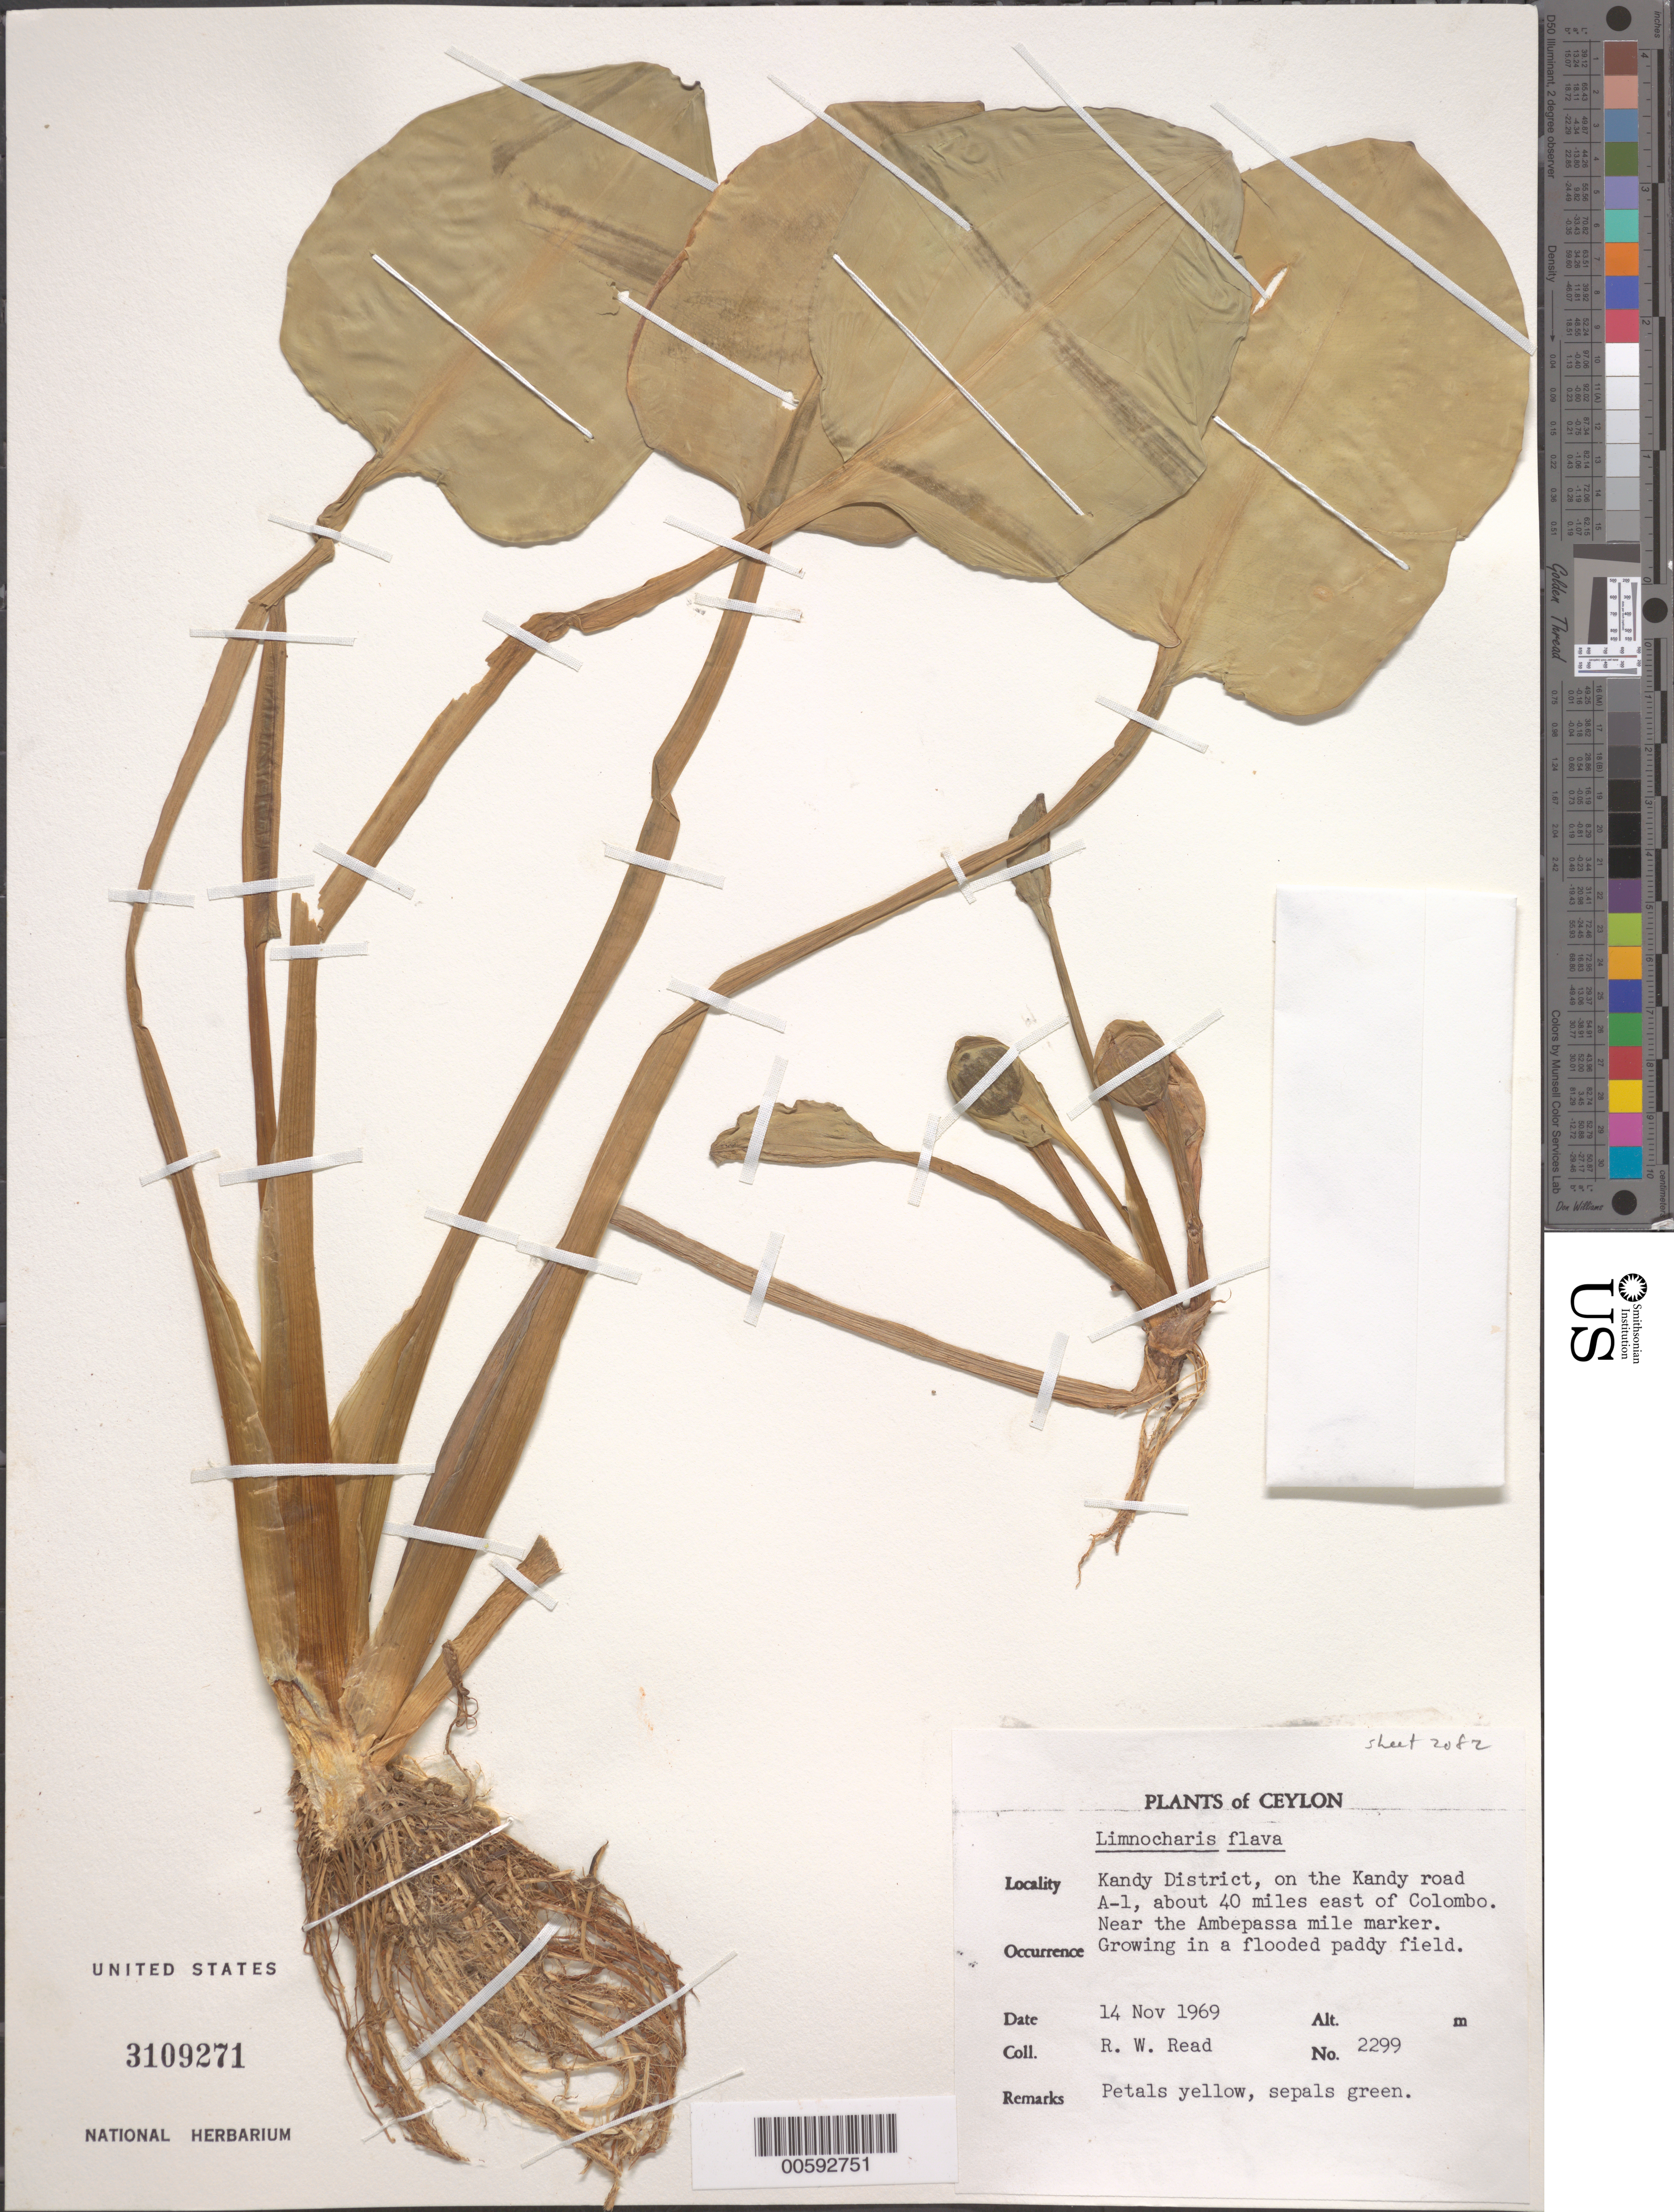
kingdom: Plantae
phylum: Tracheophyta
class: Liliopsida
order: Alismatales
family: Alismataceae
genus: Limnocharis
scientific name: Limnocharis flava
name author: (L.) Buchenau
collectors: R. W. Read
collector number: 2299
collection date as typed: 14 Nov 1969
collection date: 1969-11-14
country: Sri Lanka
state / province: Central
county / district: Kandy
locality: E of Colombo, near the Ambepassa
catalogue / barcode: US 3109271